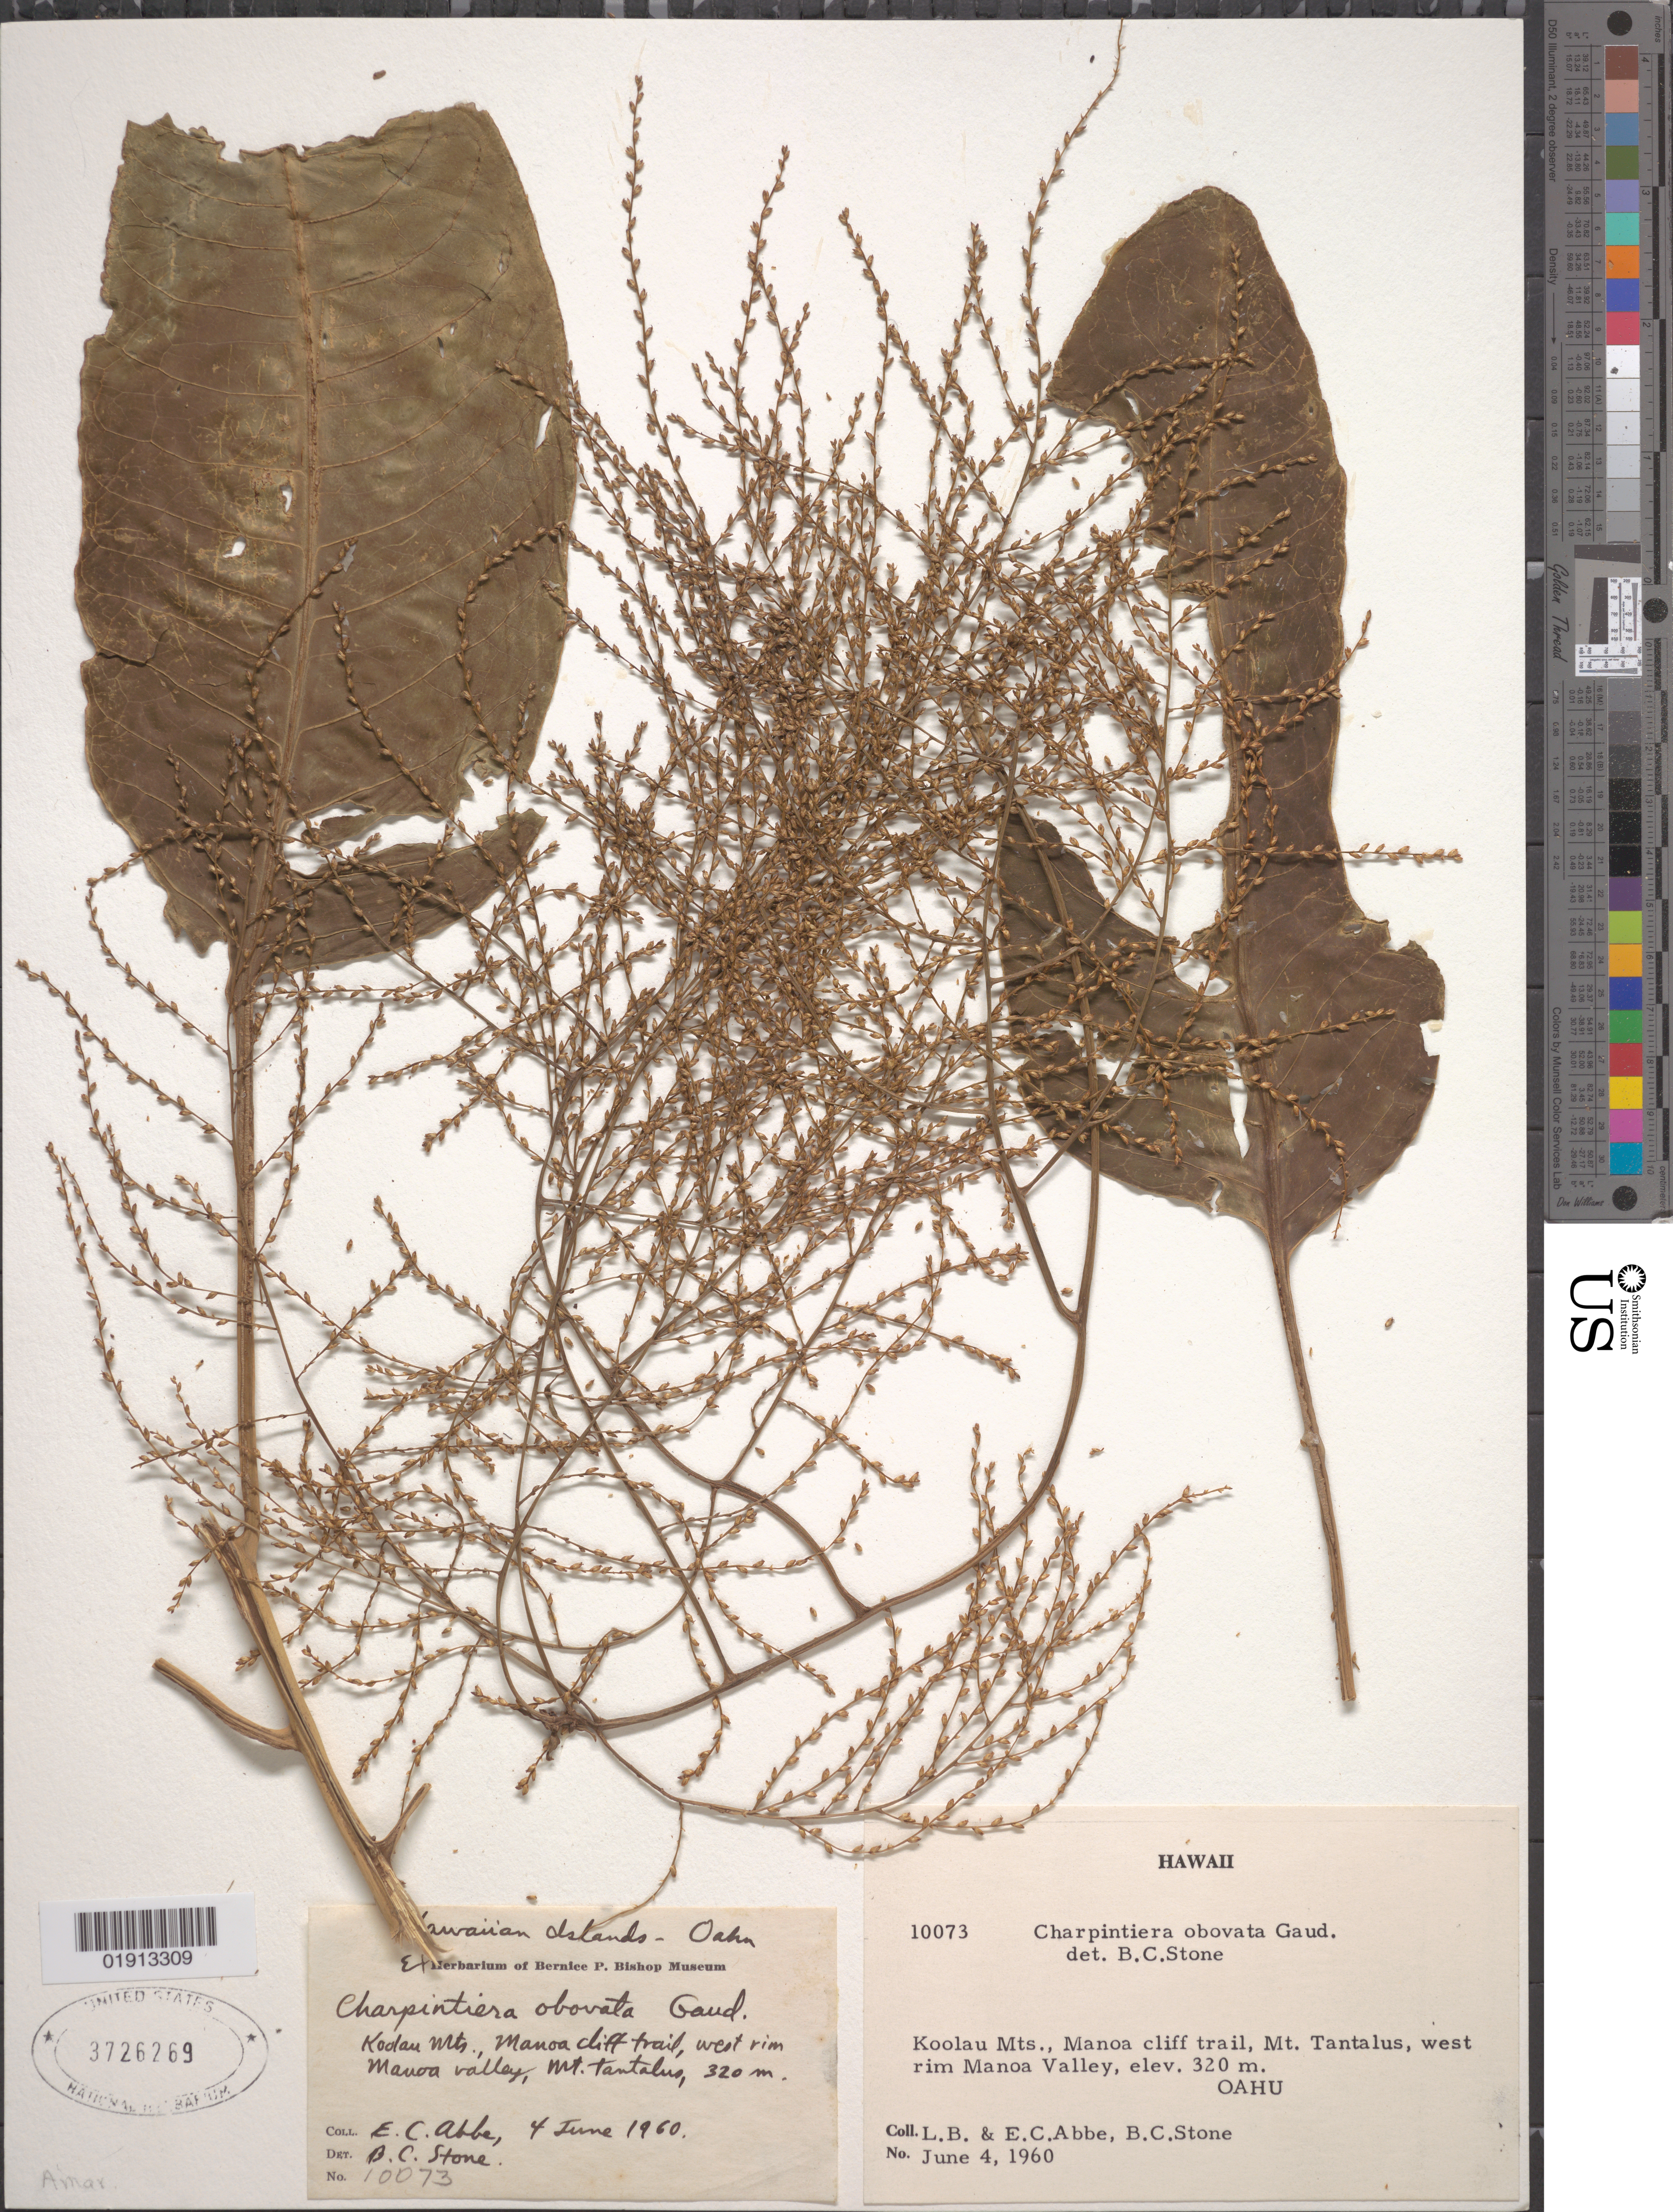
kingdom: Plantae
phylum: Tracheophyta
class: Magnoliopsida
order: Caryophyllales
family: Amaranthaceae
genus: Charpentiera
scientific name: Charpentiera obovata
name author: Gaudich.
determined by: Stone, Benjamin C.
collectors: L. B. Abbe, E. C. Abbe & B. C. Stone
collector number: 10073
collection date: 1960-06-04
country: United States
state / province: Hawaii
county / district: Honolulu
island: Oahu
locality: Koolau Mts., Manoa cliff trail, Mt. Tantalus, west rim Manoa Valley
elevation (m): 320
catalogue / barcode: US 3726269